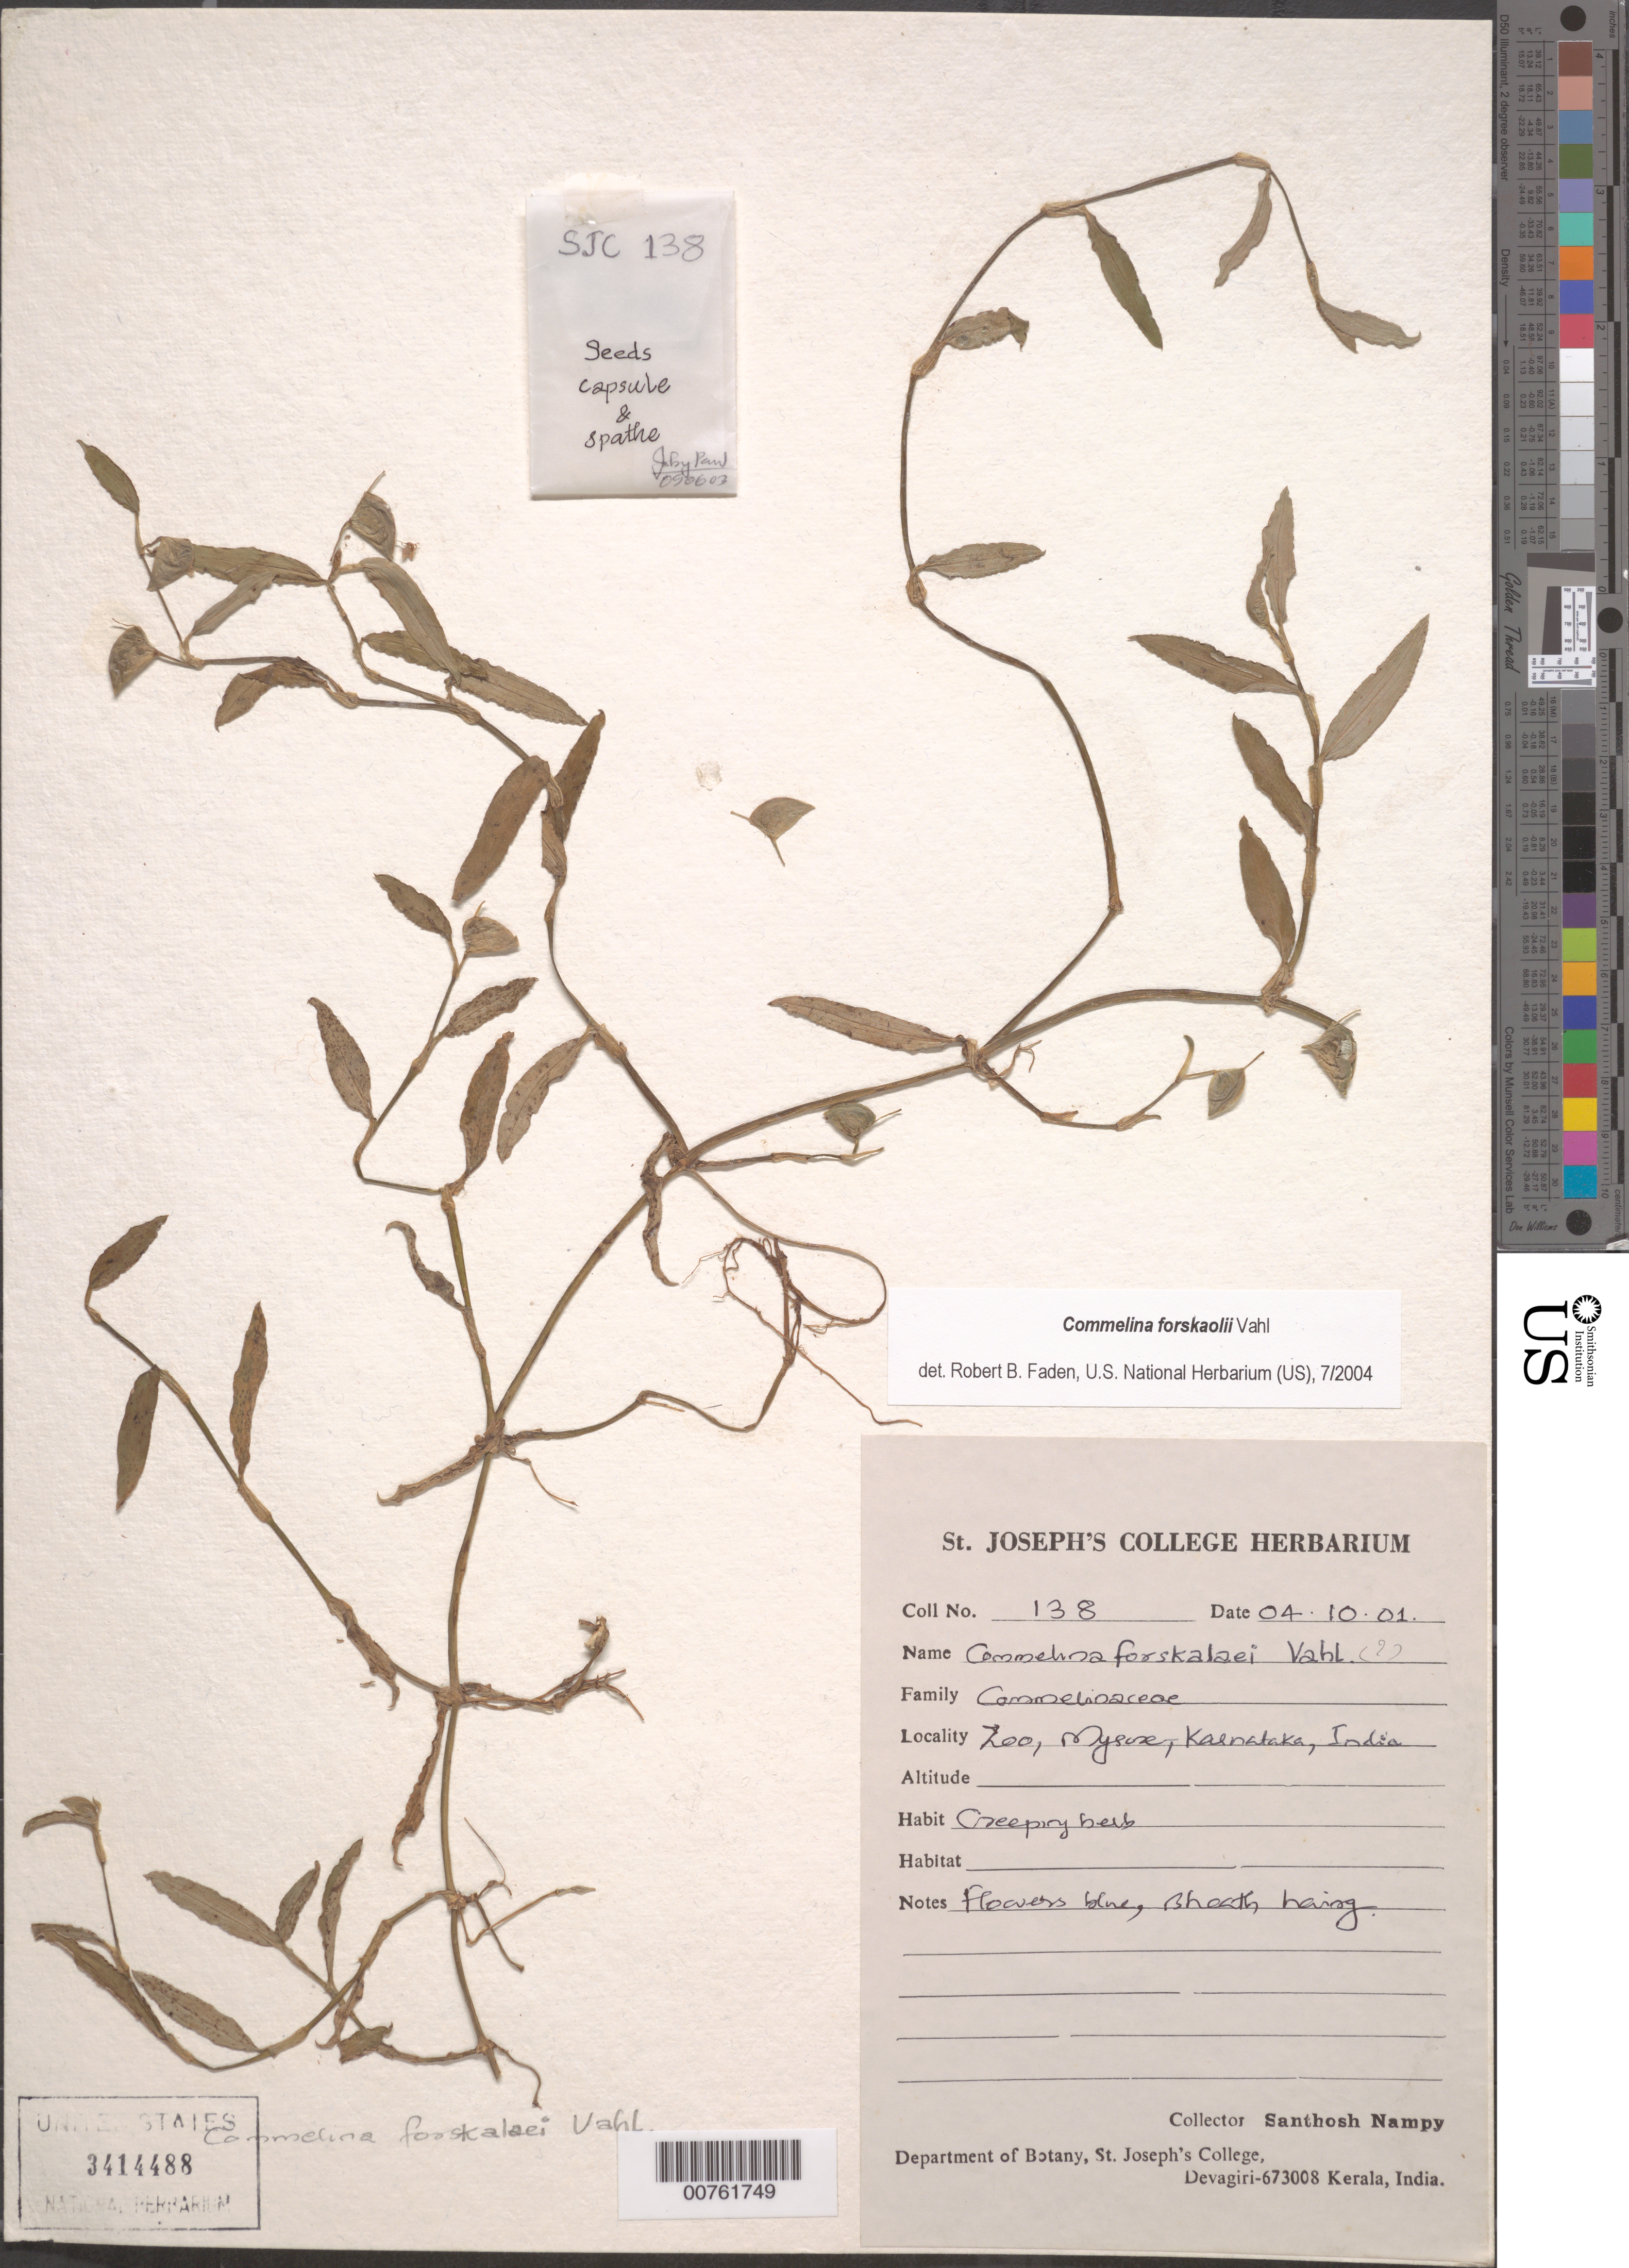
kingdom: Plantae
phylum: Tracheophyta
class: Liliopsida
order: Commelinales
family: Commelinaceae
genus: Commelina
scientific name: Commelina forskaolii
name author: Vahl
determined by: Faden, Robert B., (US), Smithsonian Institution - National Museum of Natural History (UNITED STATES)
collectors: S. Nampy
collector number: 138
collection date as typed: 4 Oct 2001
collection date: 2001-10-04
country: India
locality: Zoo, Mysore, Kaenataka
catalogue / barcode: US 3414488